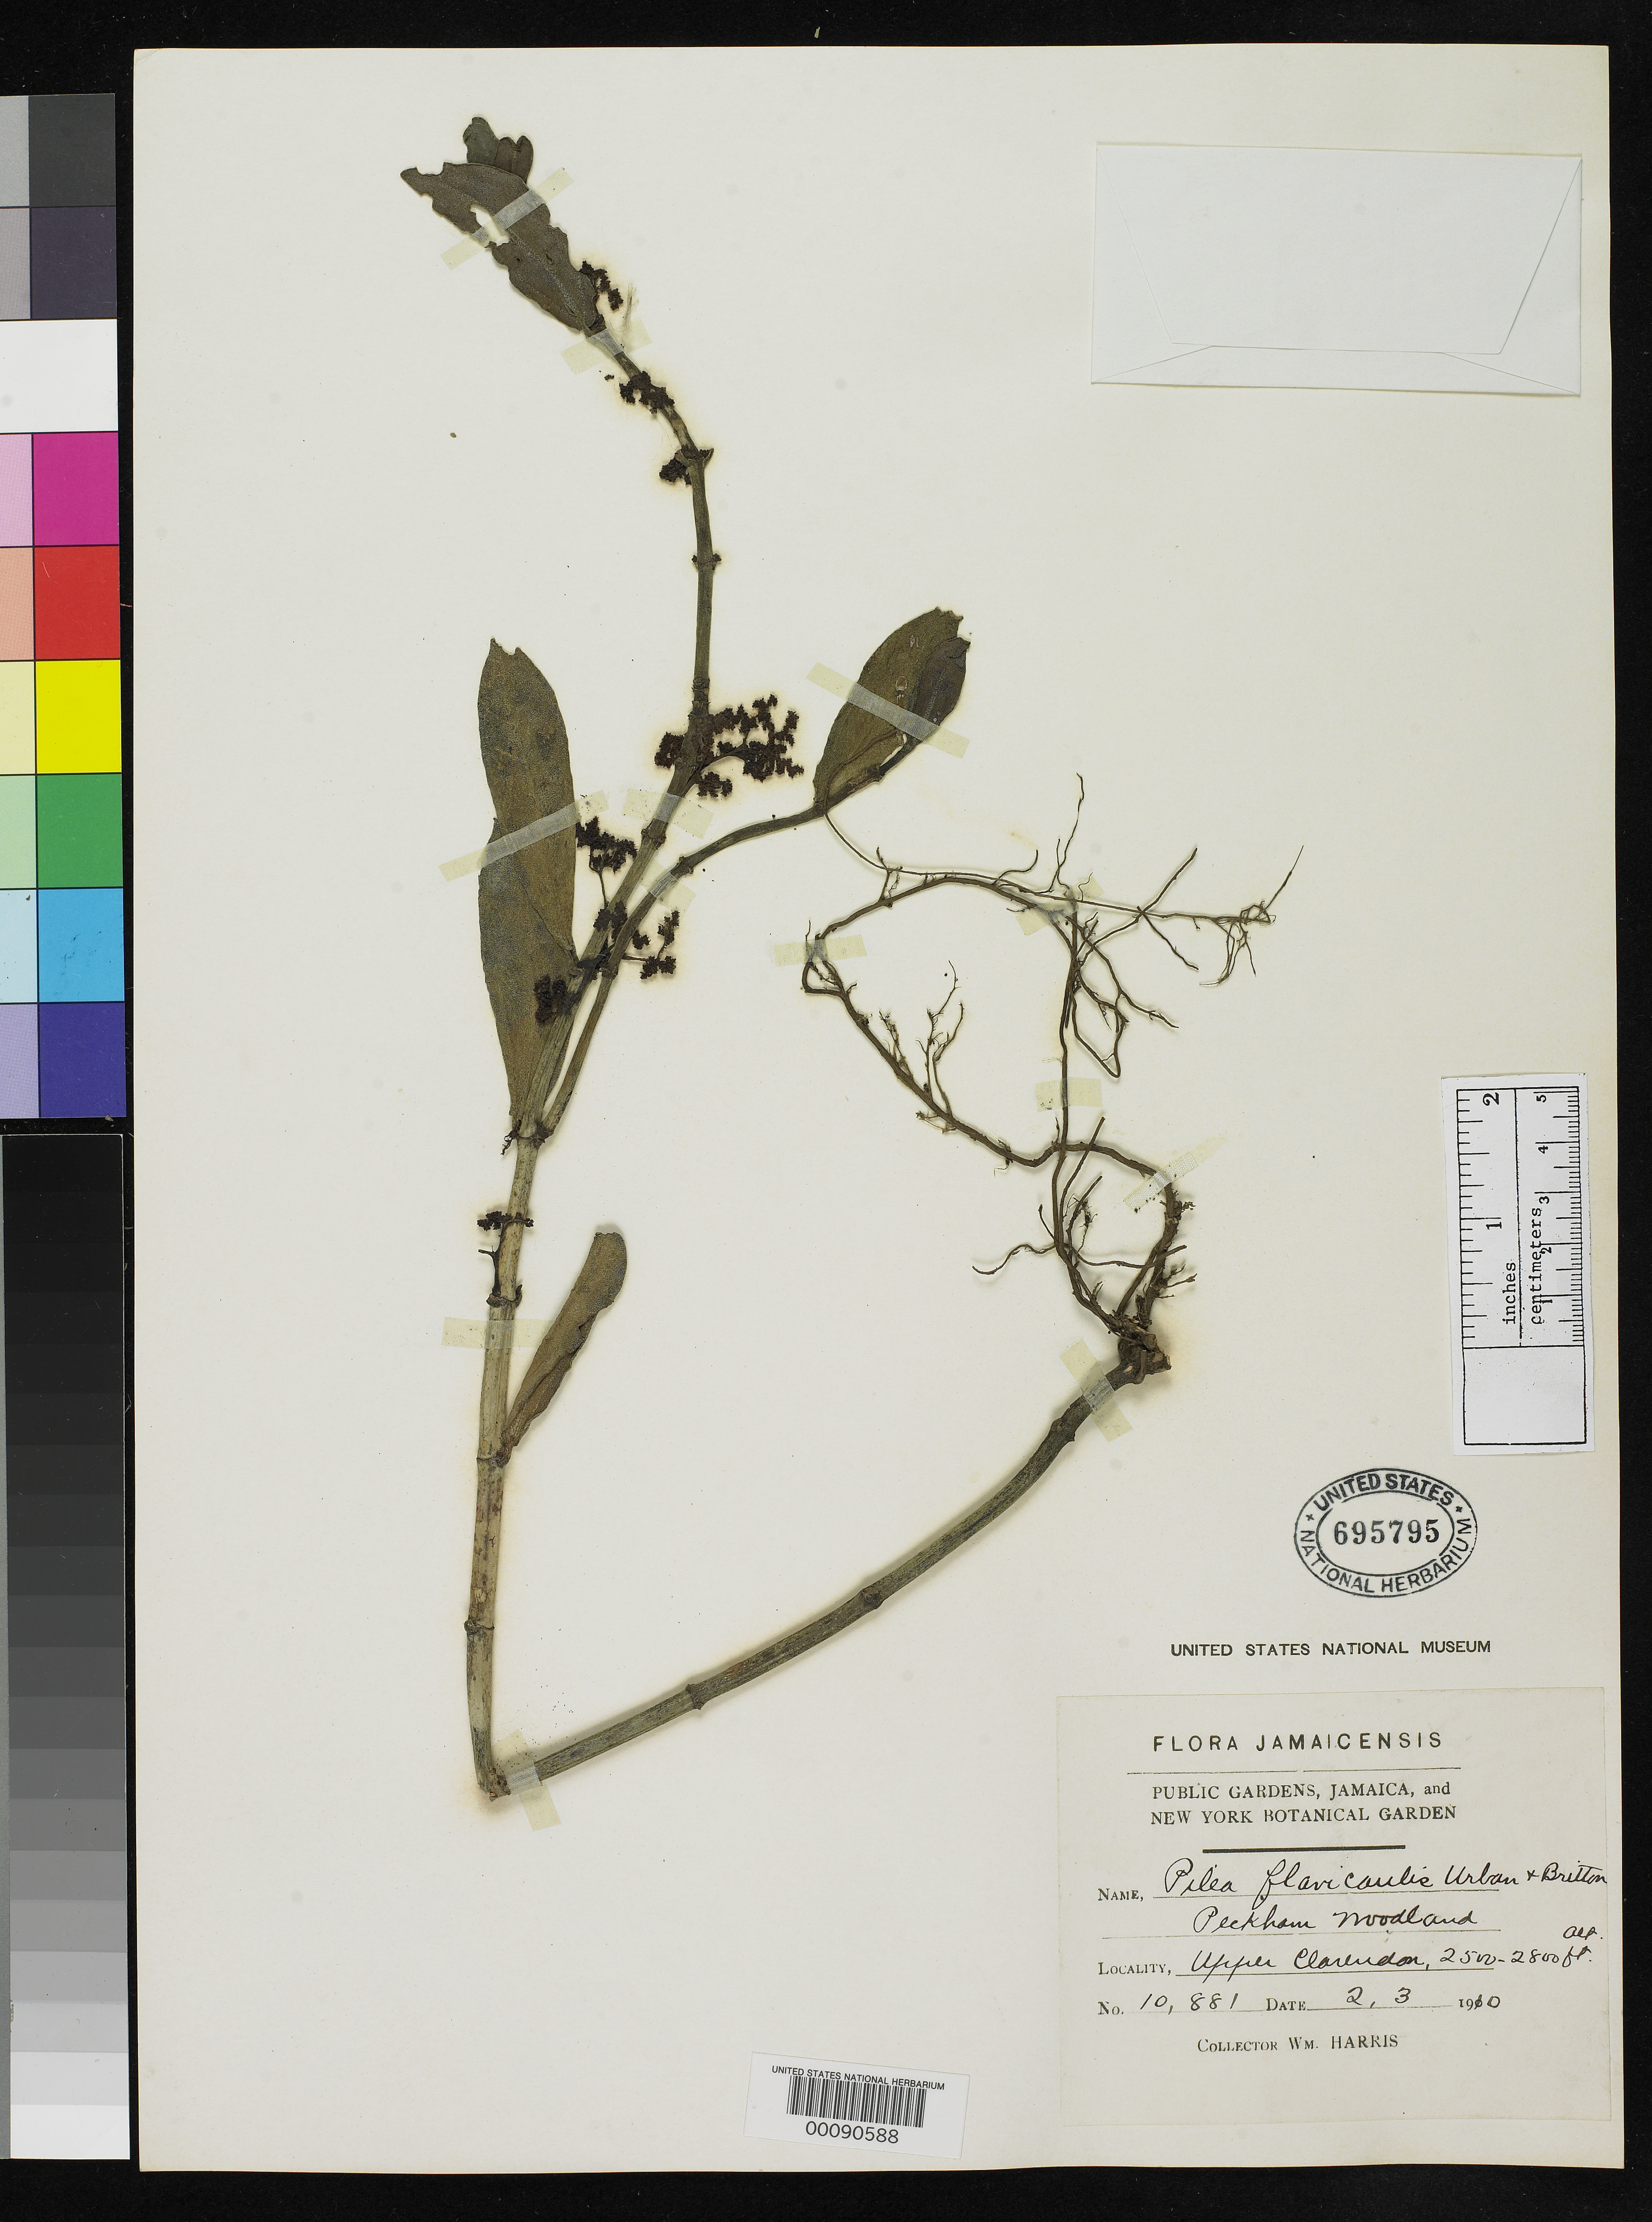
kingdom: Plantae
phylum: Tracheophyta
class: Magnoliopsida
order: Rosales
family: Urticaceae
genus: Pilea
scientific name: Pilea flavicaulis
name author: Urb. & Britton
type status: Isotype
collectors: W. H. Harris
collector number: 10881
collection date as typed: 02 Mar 1910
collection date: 1910-03-02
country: Jamaica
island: Greater Antilles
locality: Clarendon.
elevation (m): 830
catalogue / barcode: US 695795